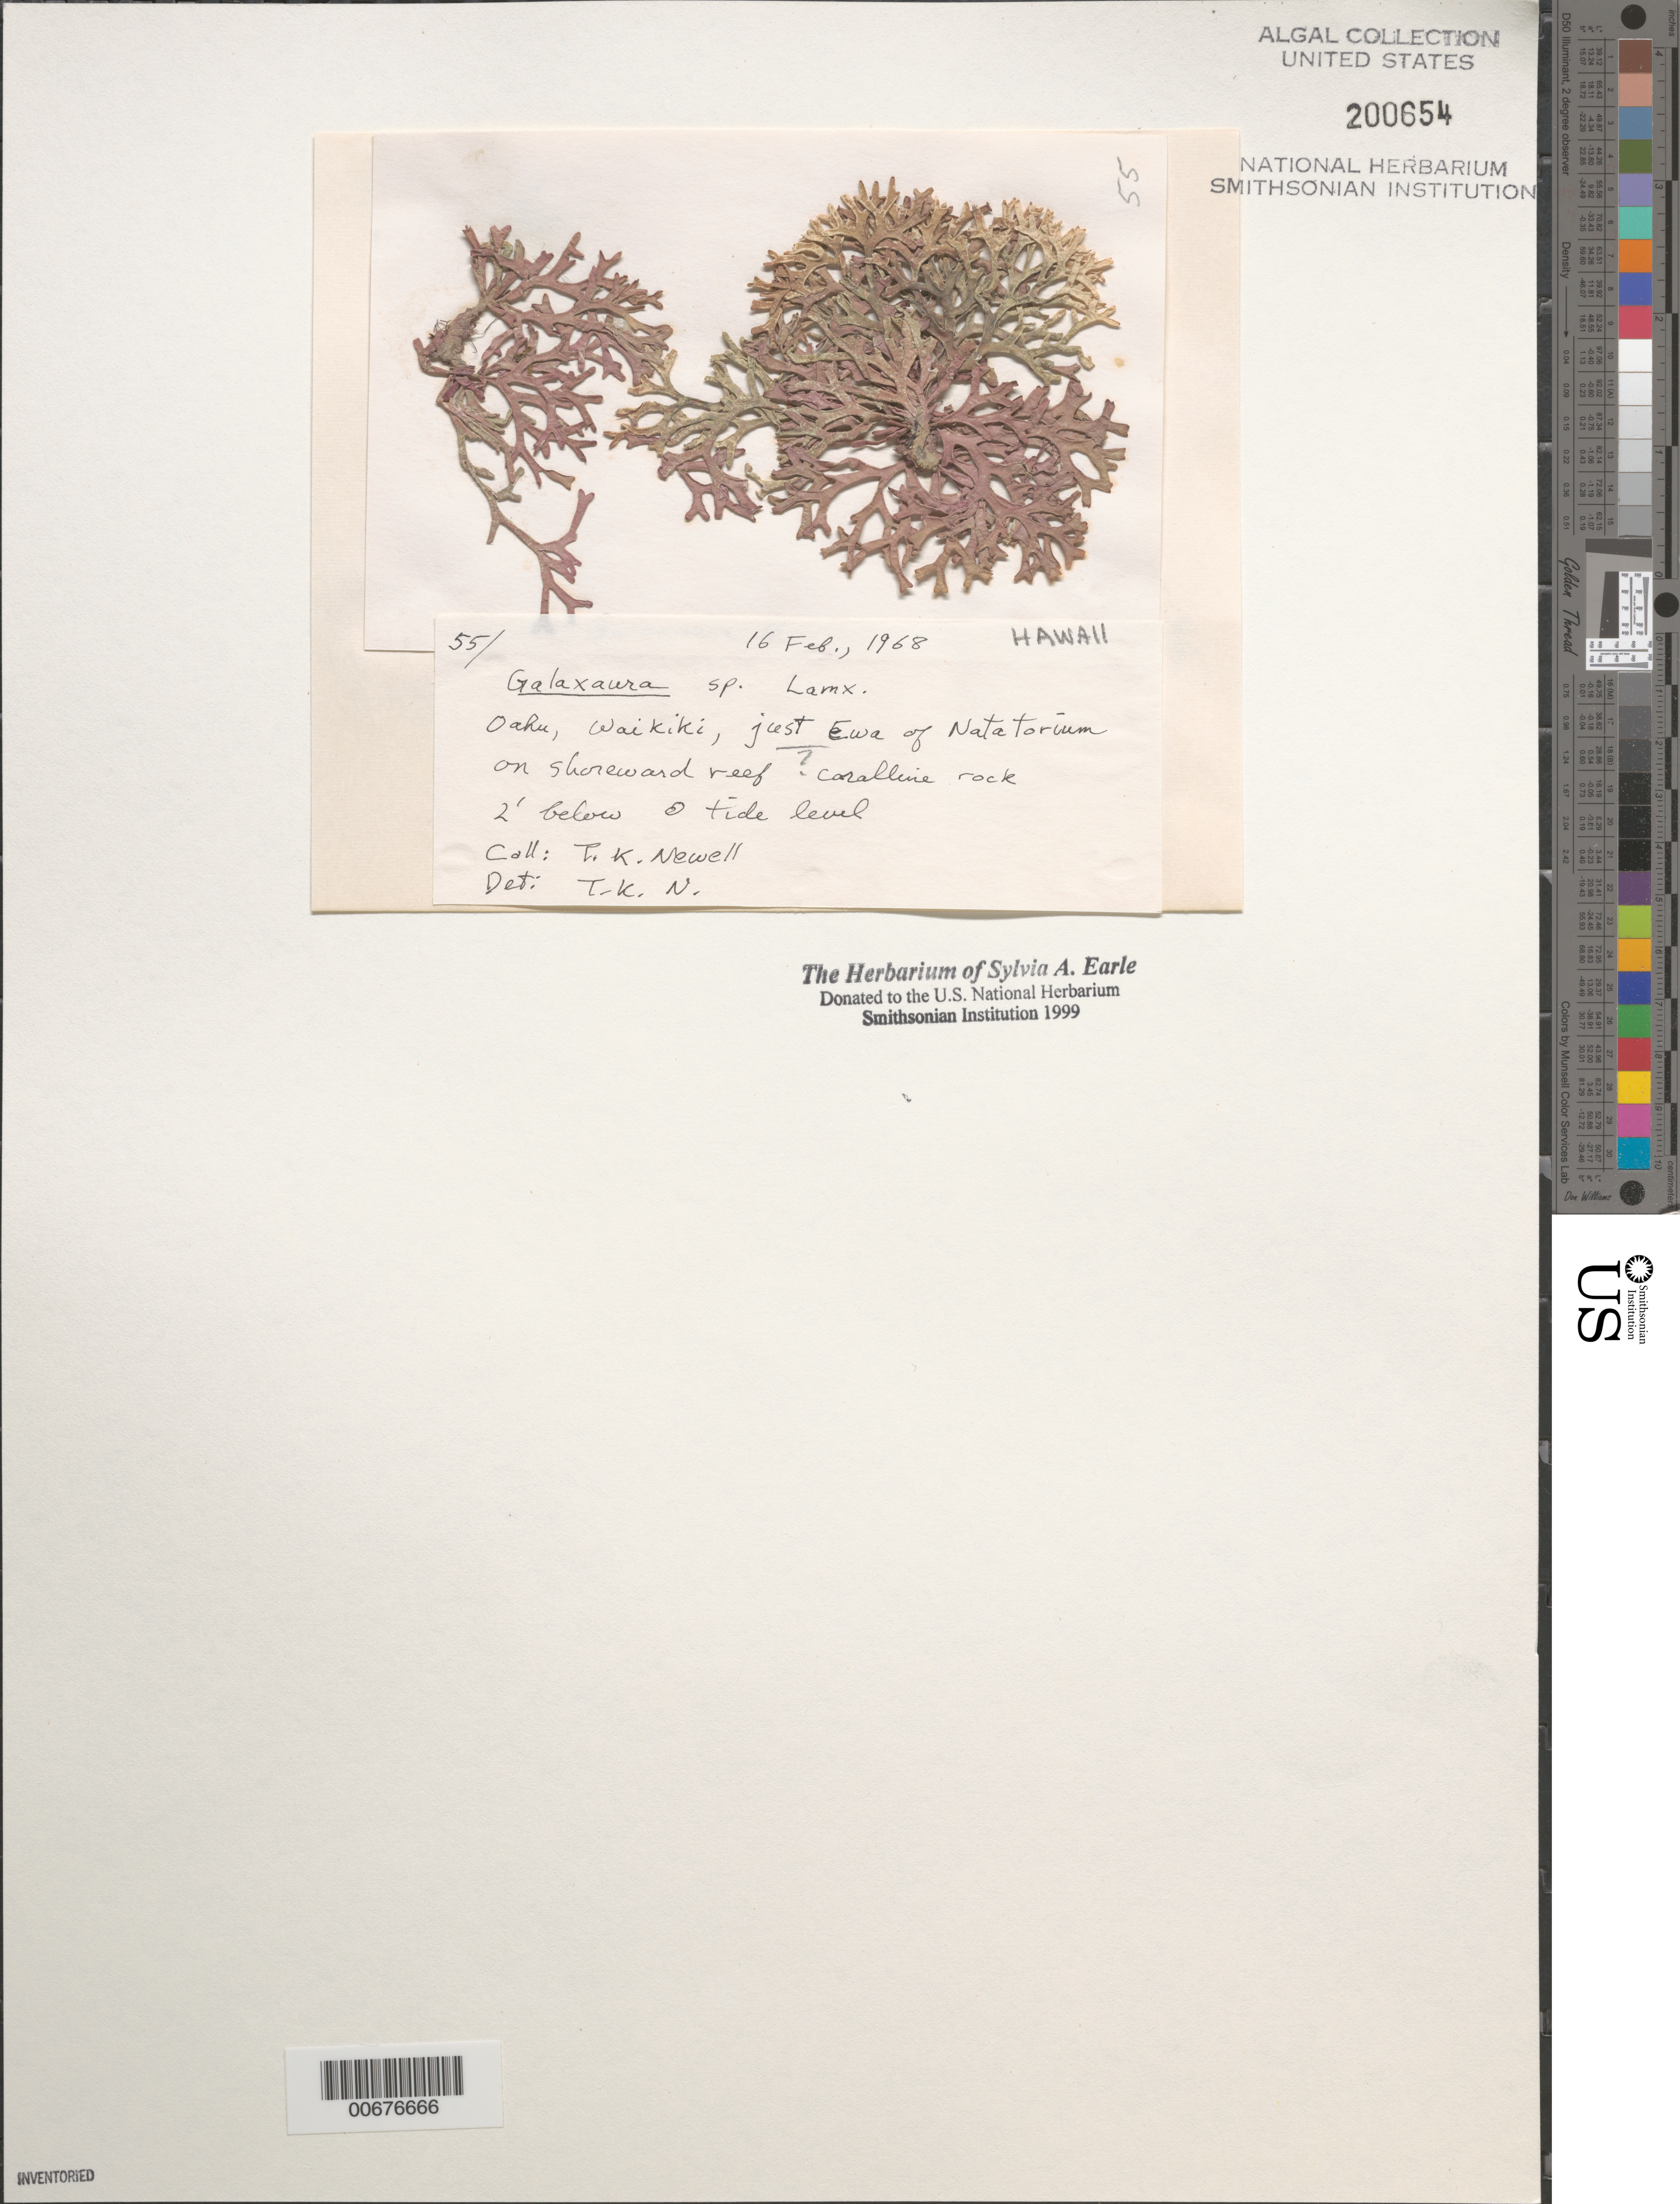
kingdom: Plantae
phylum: Rhodophyta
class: Florideophyceae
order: Nemaliales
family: Galaxauraceae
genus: Galaxaura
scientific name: Galaxaura sp.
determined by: Newell, Thomas K.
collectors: T. K. Newell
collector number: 55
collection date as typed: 16 Feb 1968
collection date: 1968-02-16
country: United States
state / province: Hawaii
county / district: Honolulu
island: Oahu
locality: Waikiki east or Ewa of Natatorium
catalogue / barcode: US 200654